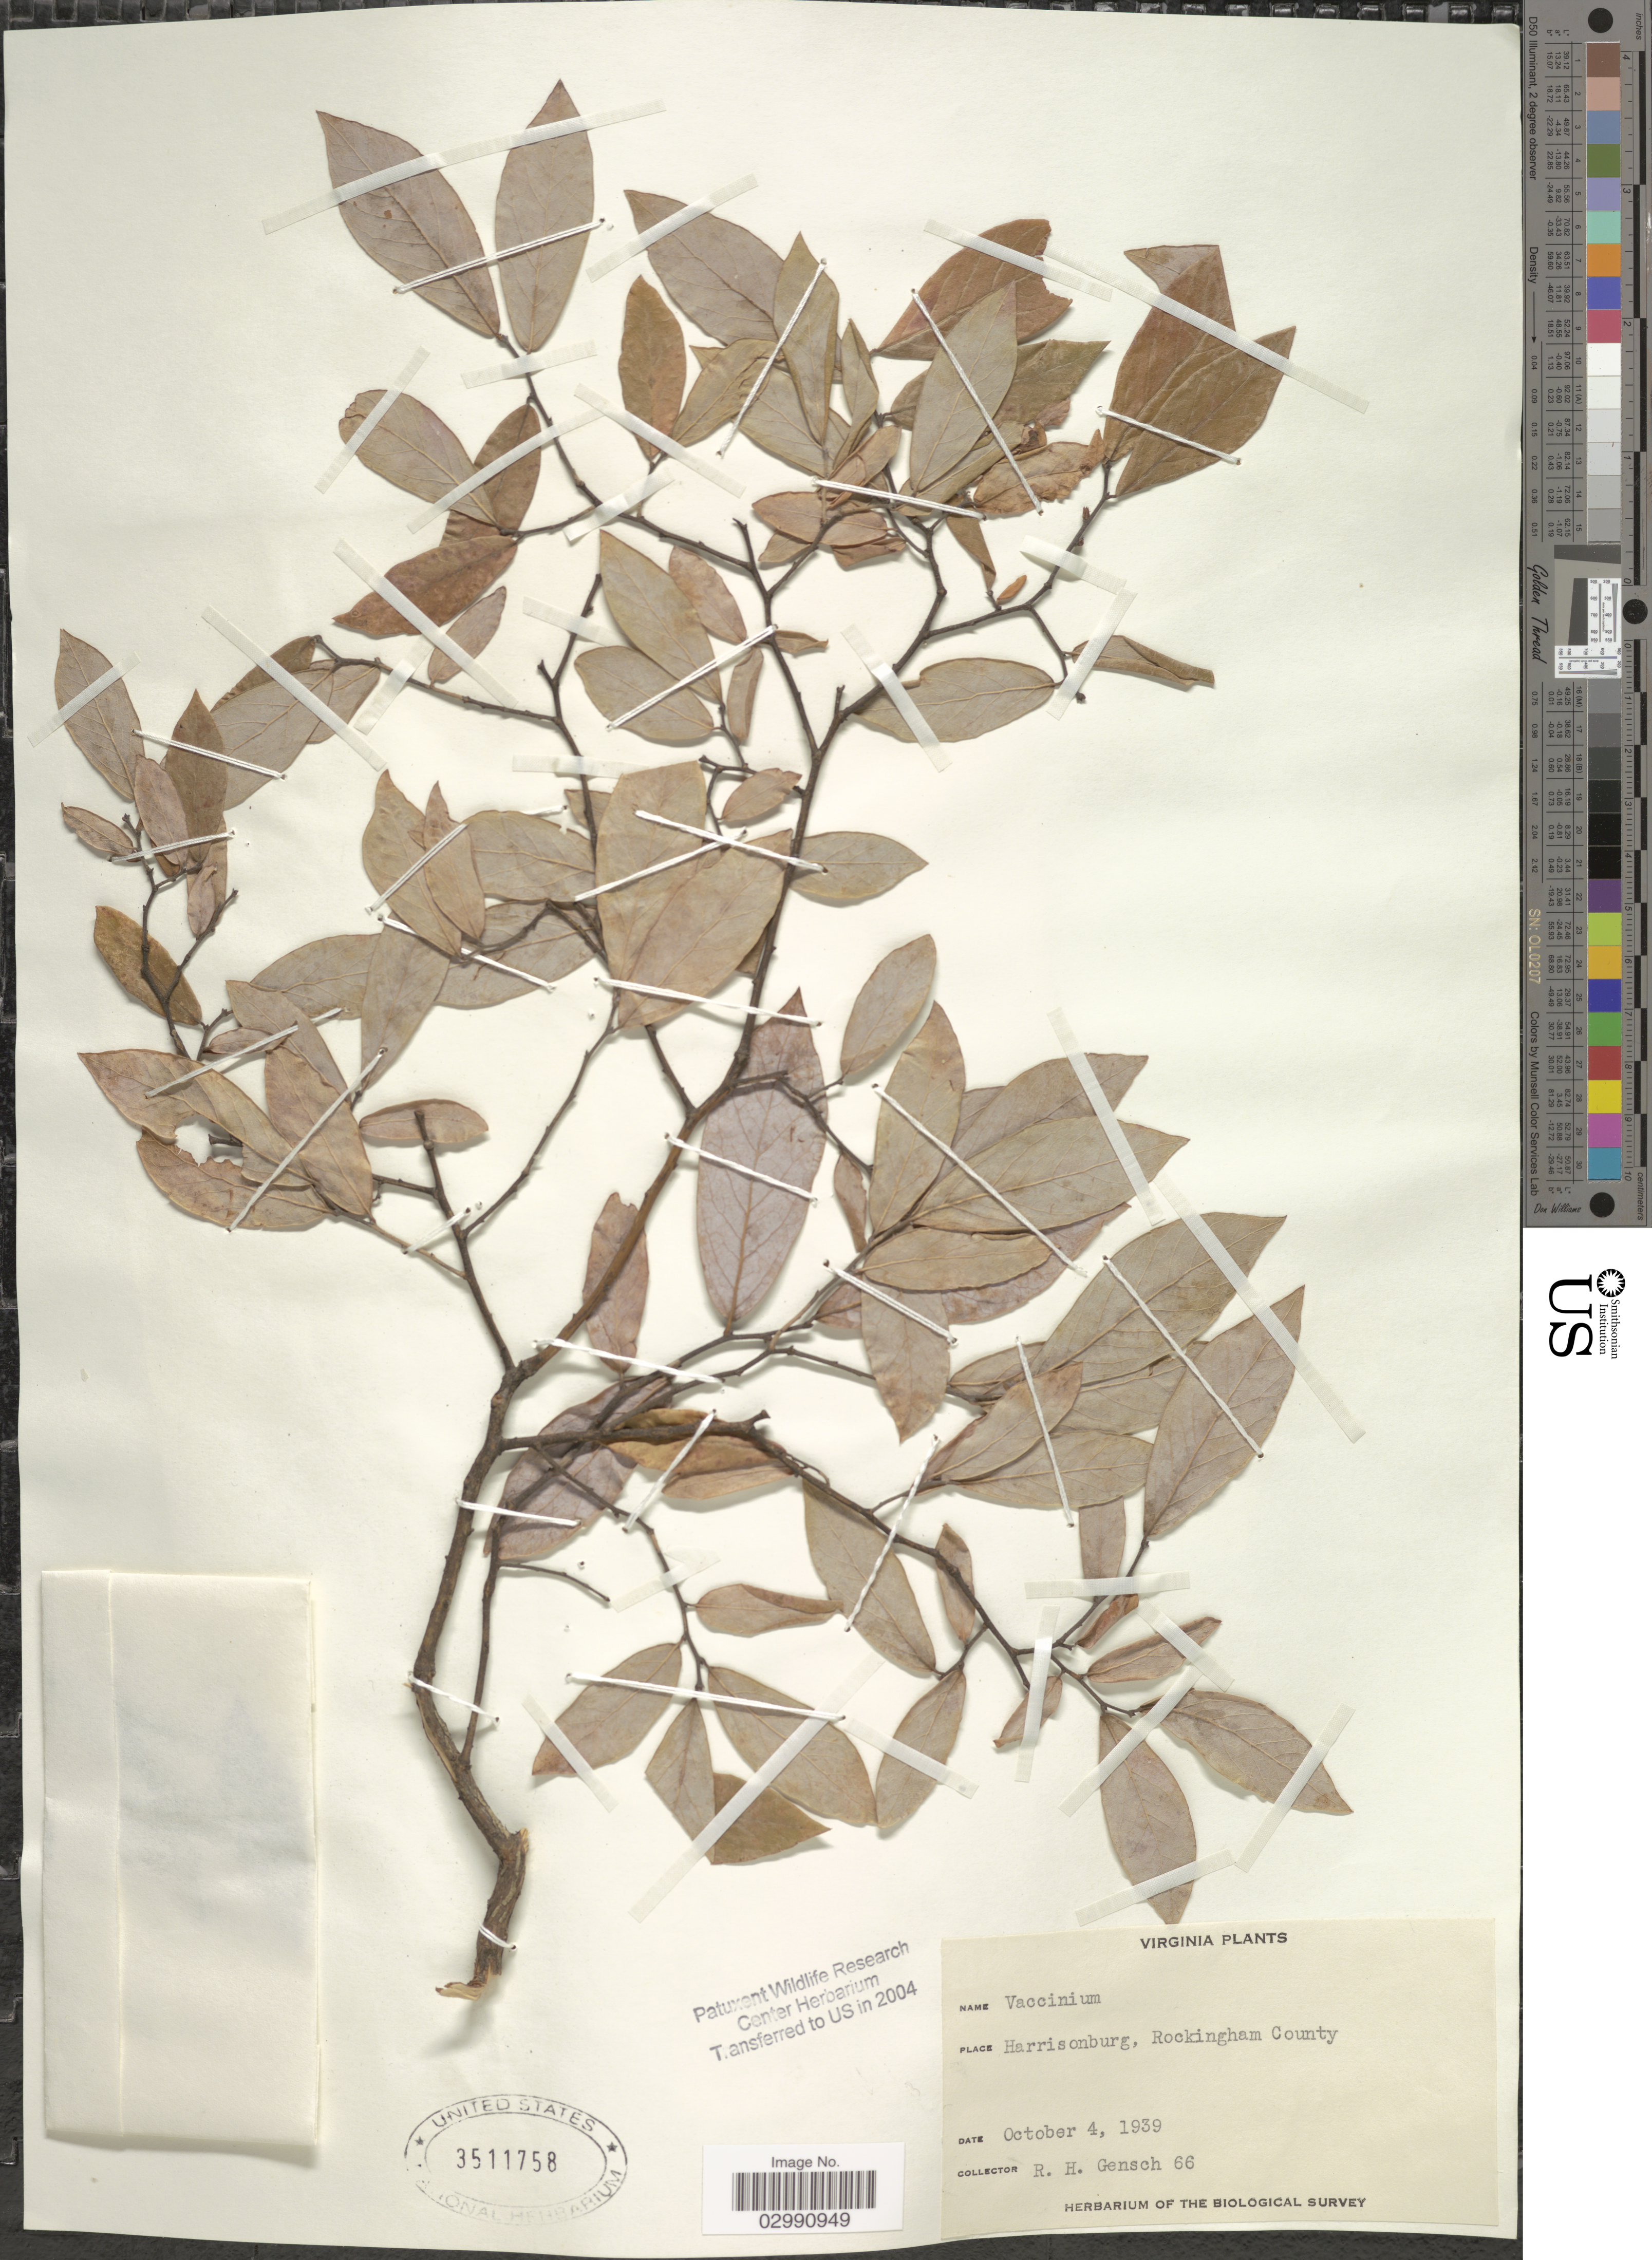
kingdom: Plantae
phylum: Tracheophyta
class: Magnoliopsida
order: Ericales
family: Ericaceae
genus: Vaccinium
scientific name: Vaccinium sp.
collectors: R. Gensch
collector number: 66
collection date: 1939-10-04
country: United States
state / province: Virginia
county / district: Rockingham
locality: Harrisonburg, Rockingham County.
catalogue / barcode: US 3511758